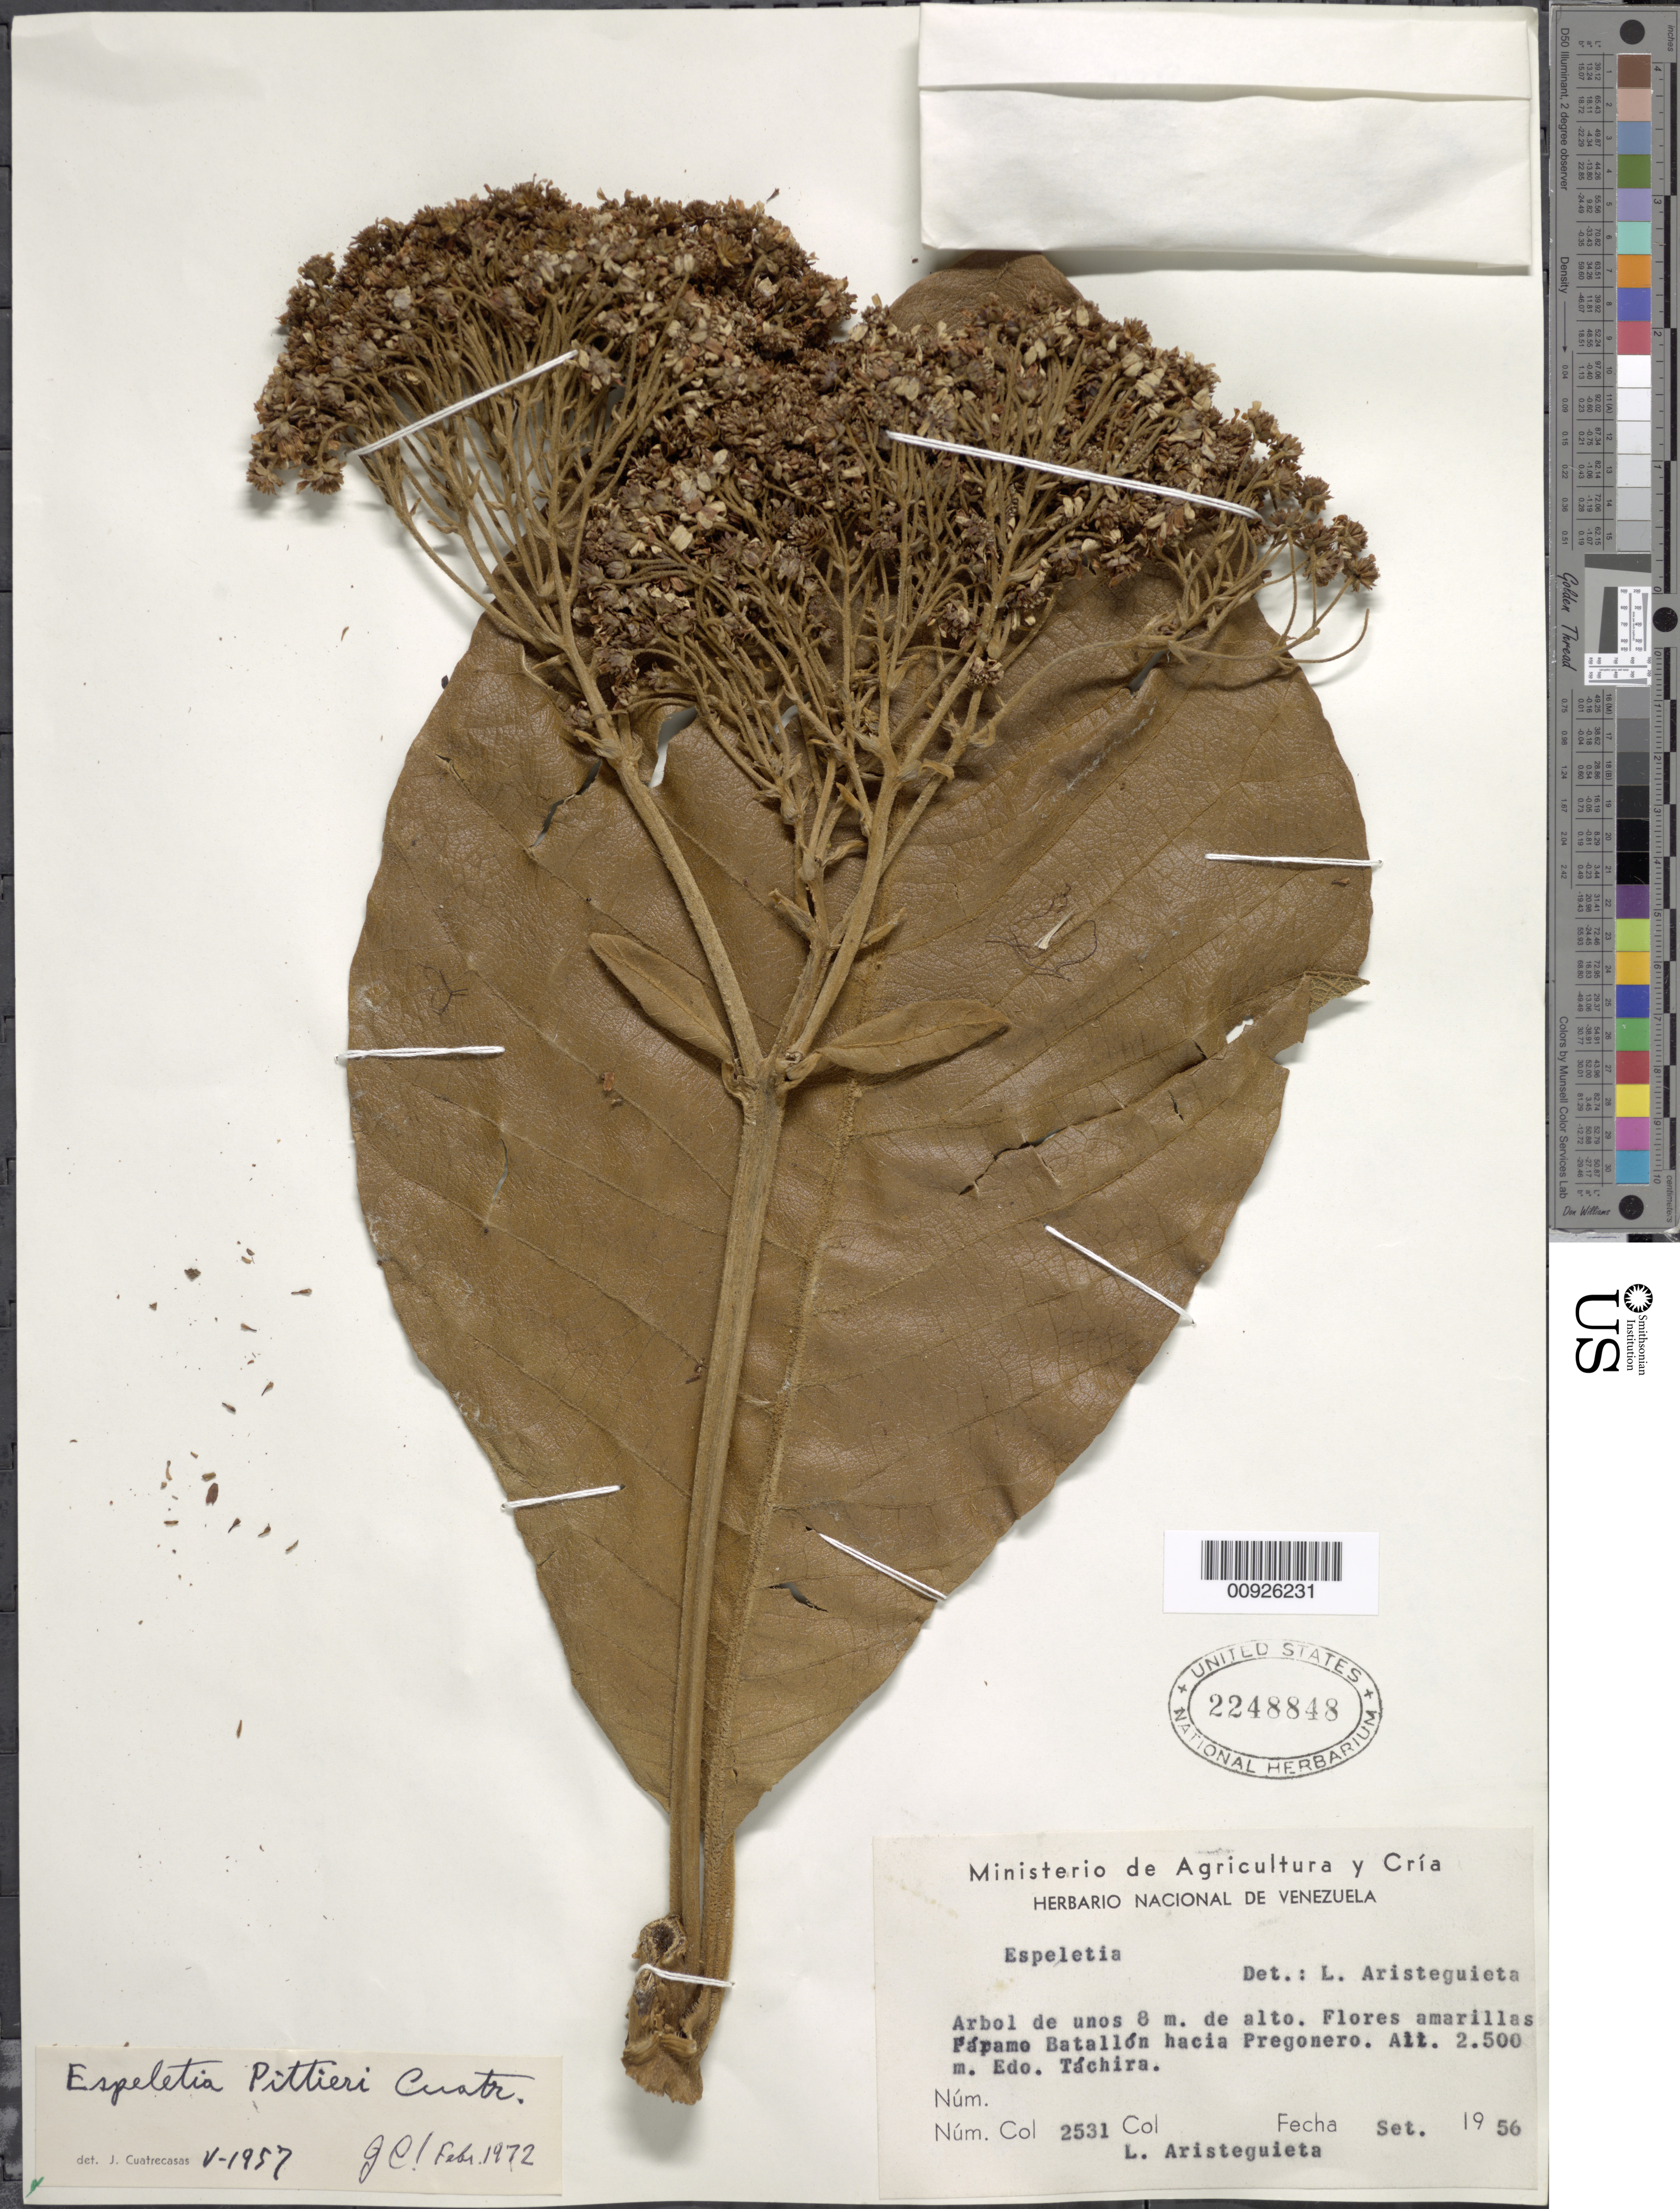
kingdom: Plantae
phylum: Tracheophyta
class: Magnoliopsida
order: Asterales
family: Asteraceae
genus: Carramboa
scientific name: Carramboa badilloi var. pittieri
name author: (Cuatrec.) Cuatrec.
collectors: L. Aristeguieta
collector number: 2531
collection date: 1956-09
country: Venezuela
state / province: Tachira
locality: Paramo Batallon hacia Pregonero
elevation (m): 2500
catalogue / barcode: US 2248848